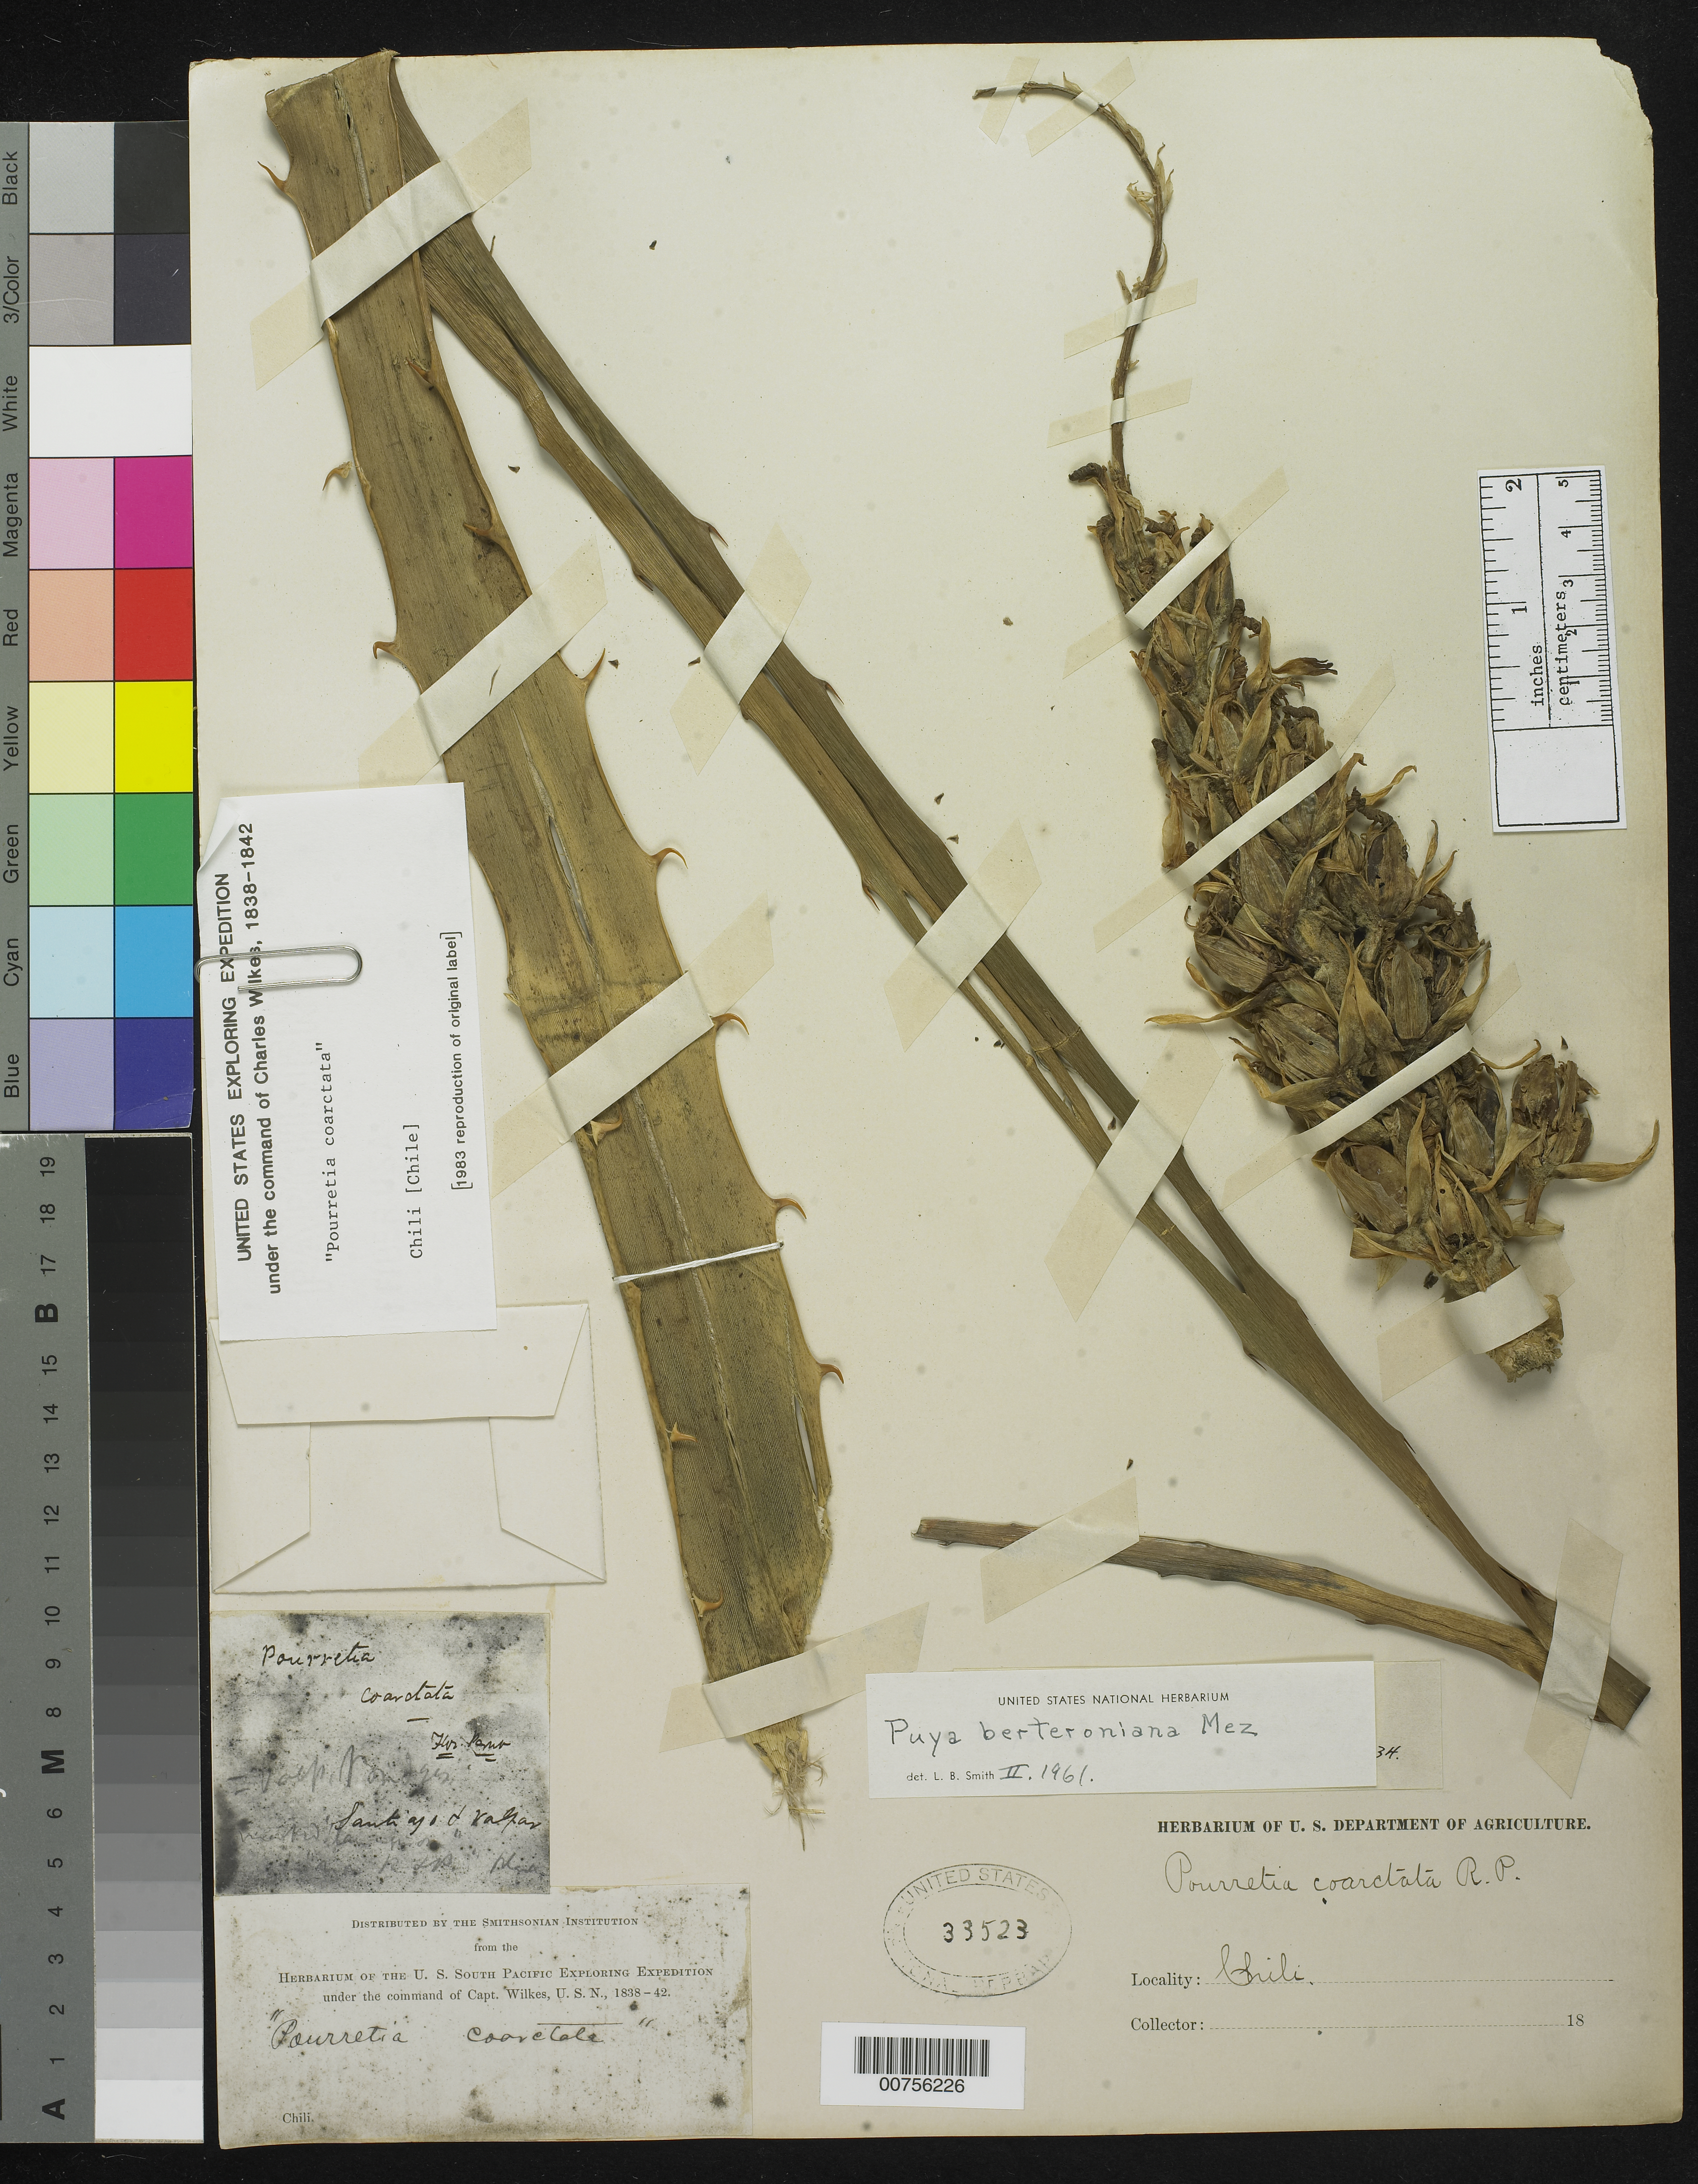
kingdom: Plantae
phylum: Tracheophyta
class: Liliopsida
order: Poales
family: Bromeliaceae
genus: Puya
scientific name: Puya berteroniana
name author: Mez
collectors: Wilkes Explor. Exped.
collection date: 1838/1842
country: Chile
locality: Chili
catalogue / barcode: US 33523